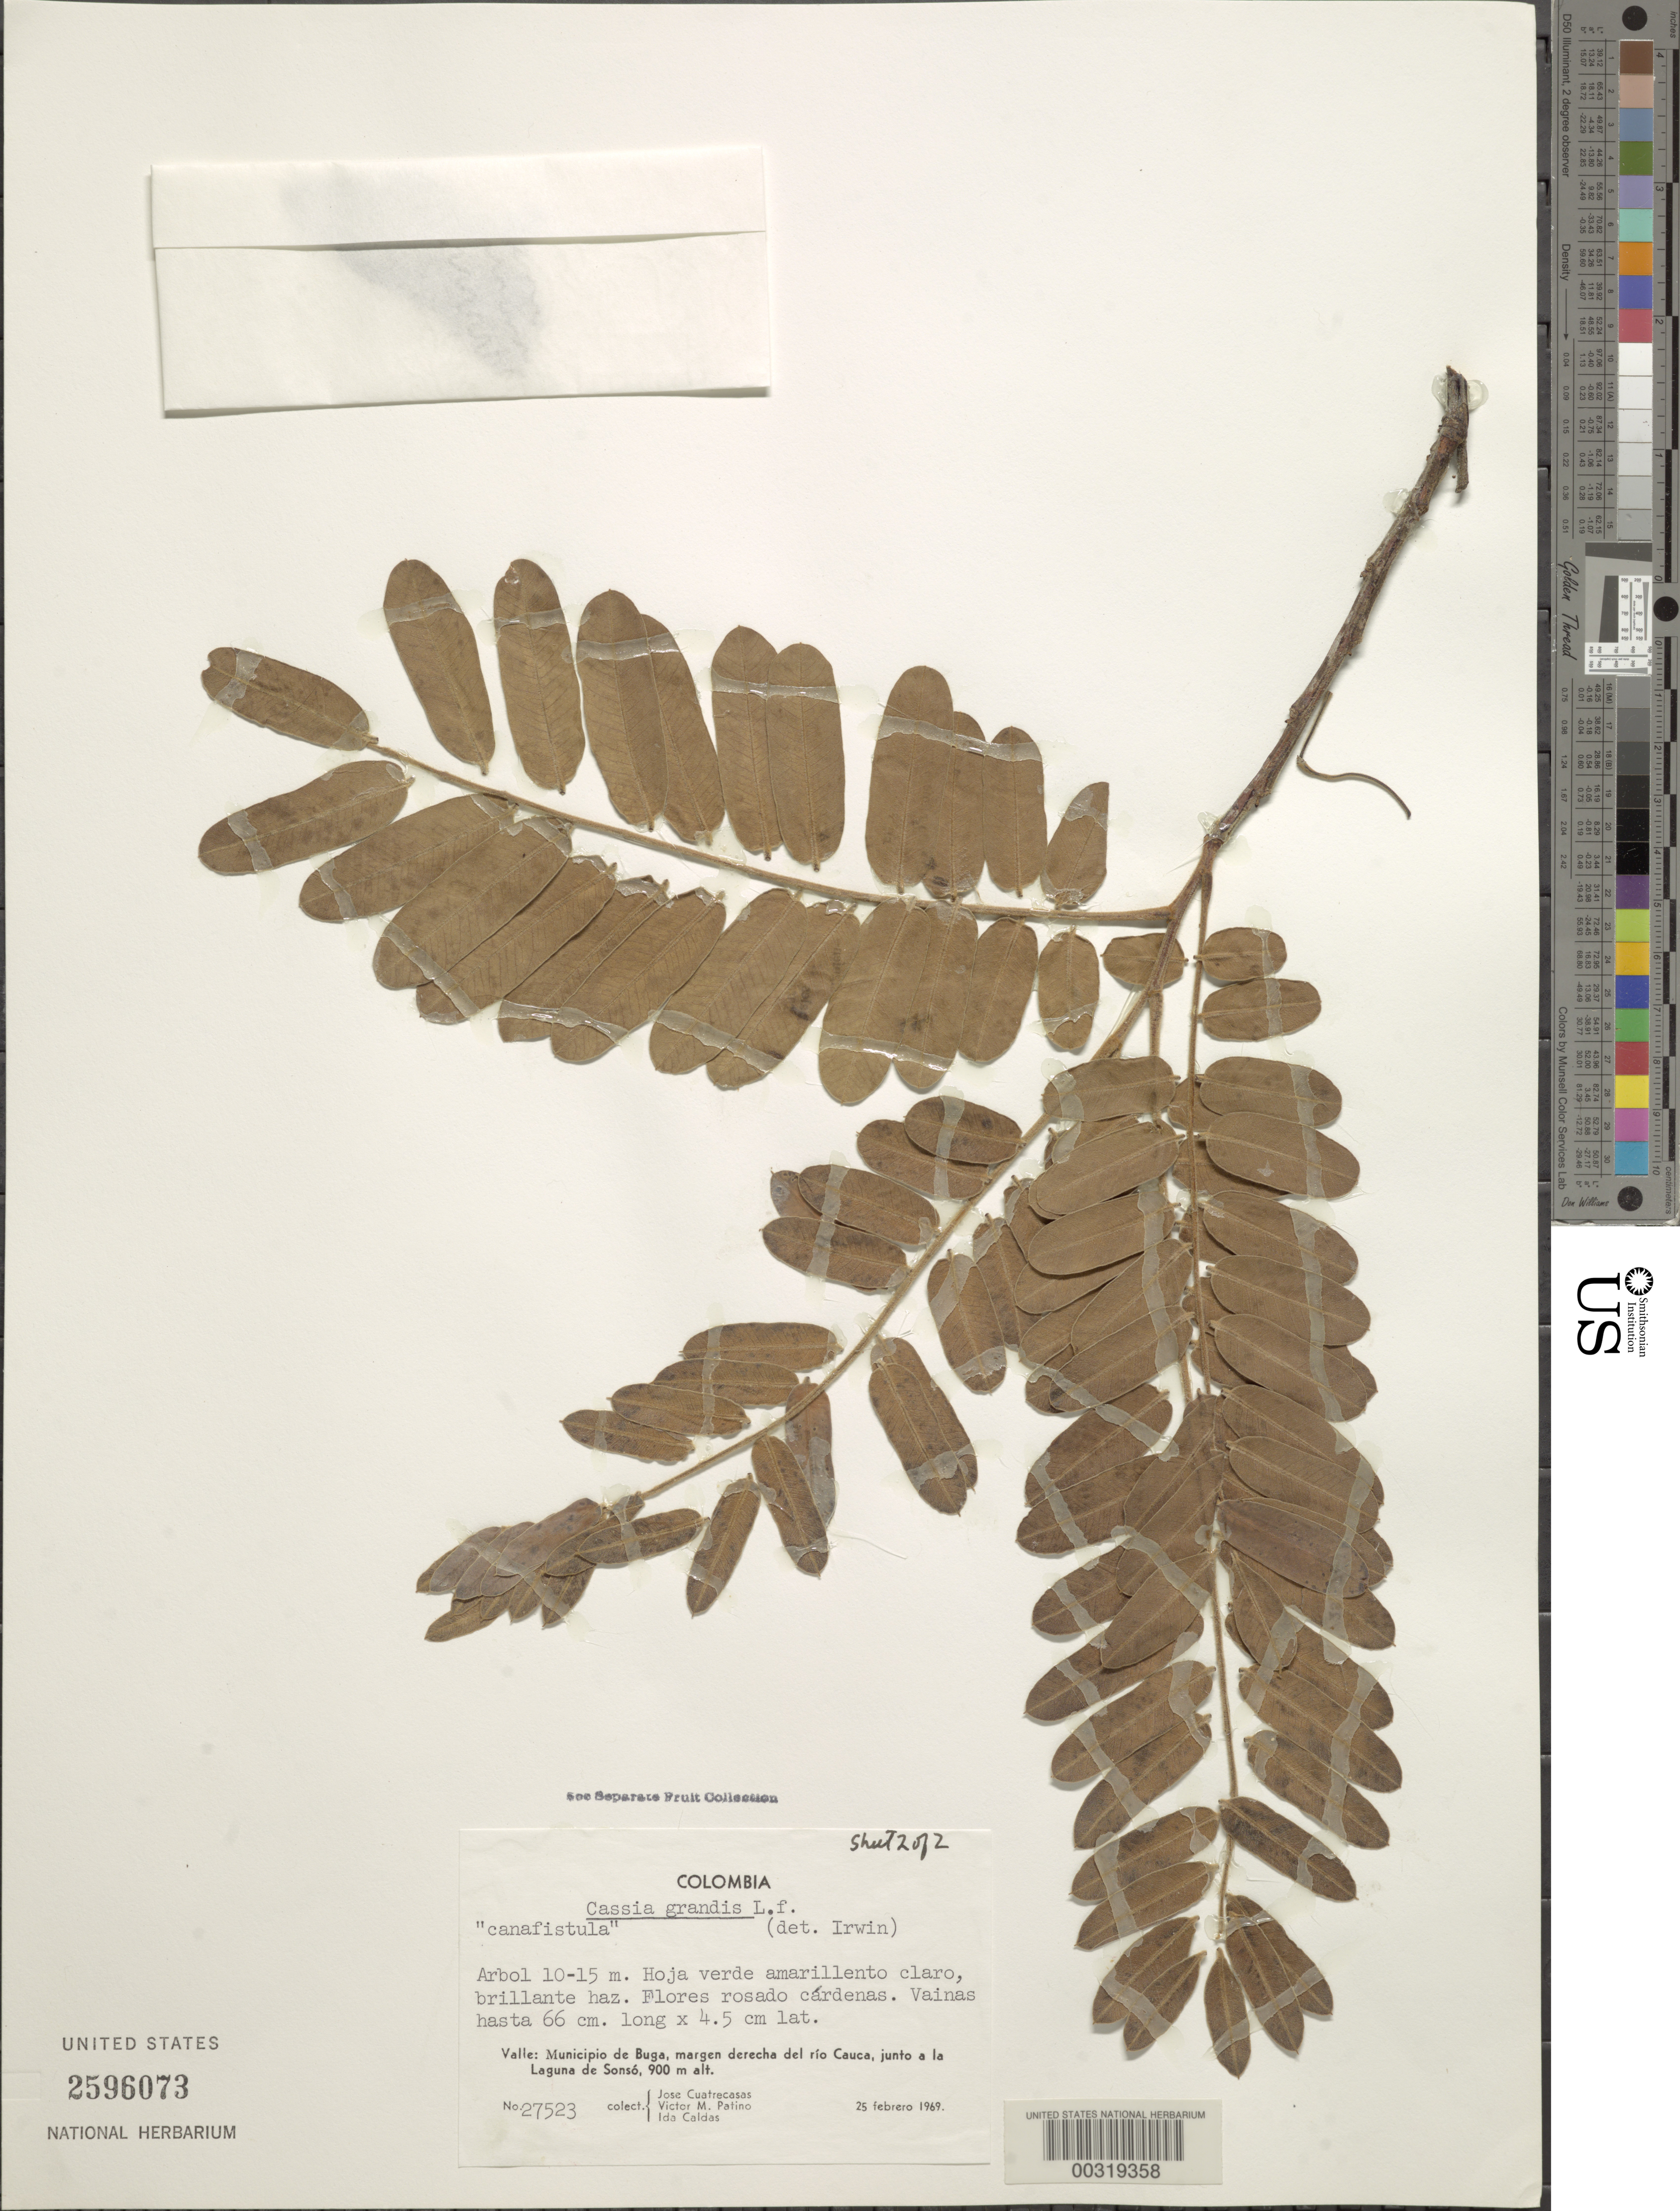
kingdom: Plantae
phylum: Tracheophyta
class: Magnoliopsida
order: Fabales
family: Fabaceae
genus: Cassia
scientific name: Cassia grandis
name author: L. f.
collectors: J. Cuatrecasas, V. Patino & I. Caldas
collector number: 27523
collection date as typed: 25 Feb 1969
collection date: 1969-02-25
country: Colombia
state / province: Valle del Cauca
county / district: Buga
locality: Right edge of Rio Cauca, near la Laguna de Sonso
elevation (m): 900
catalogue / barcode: US 2596073